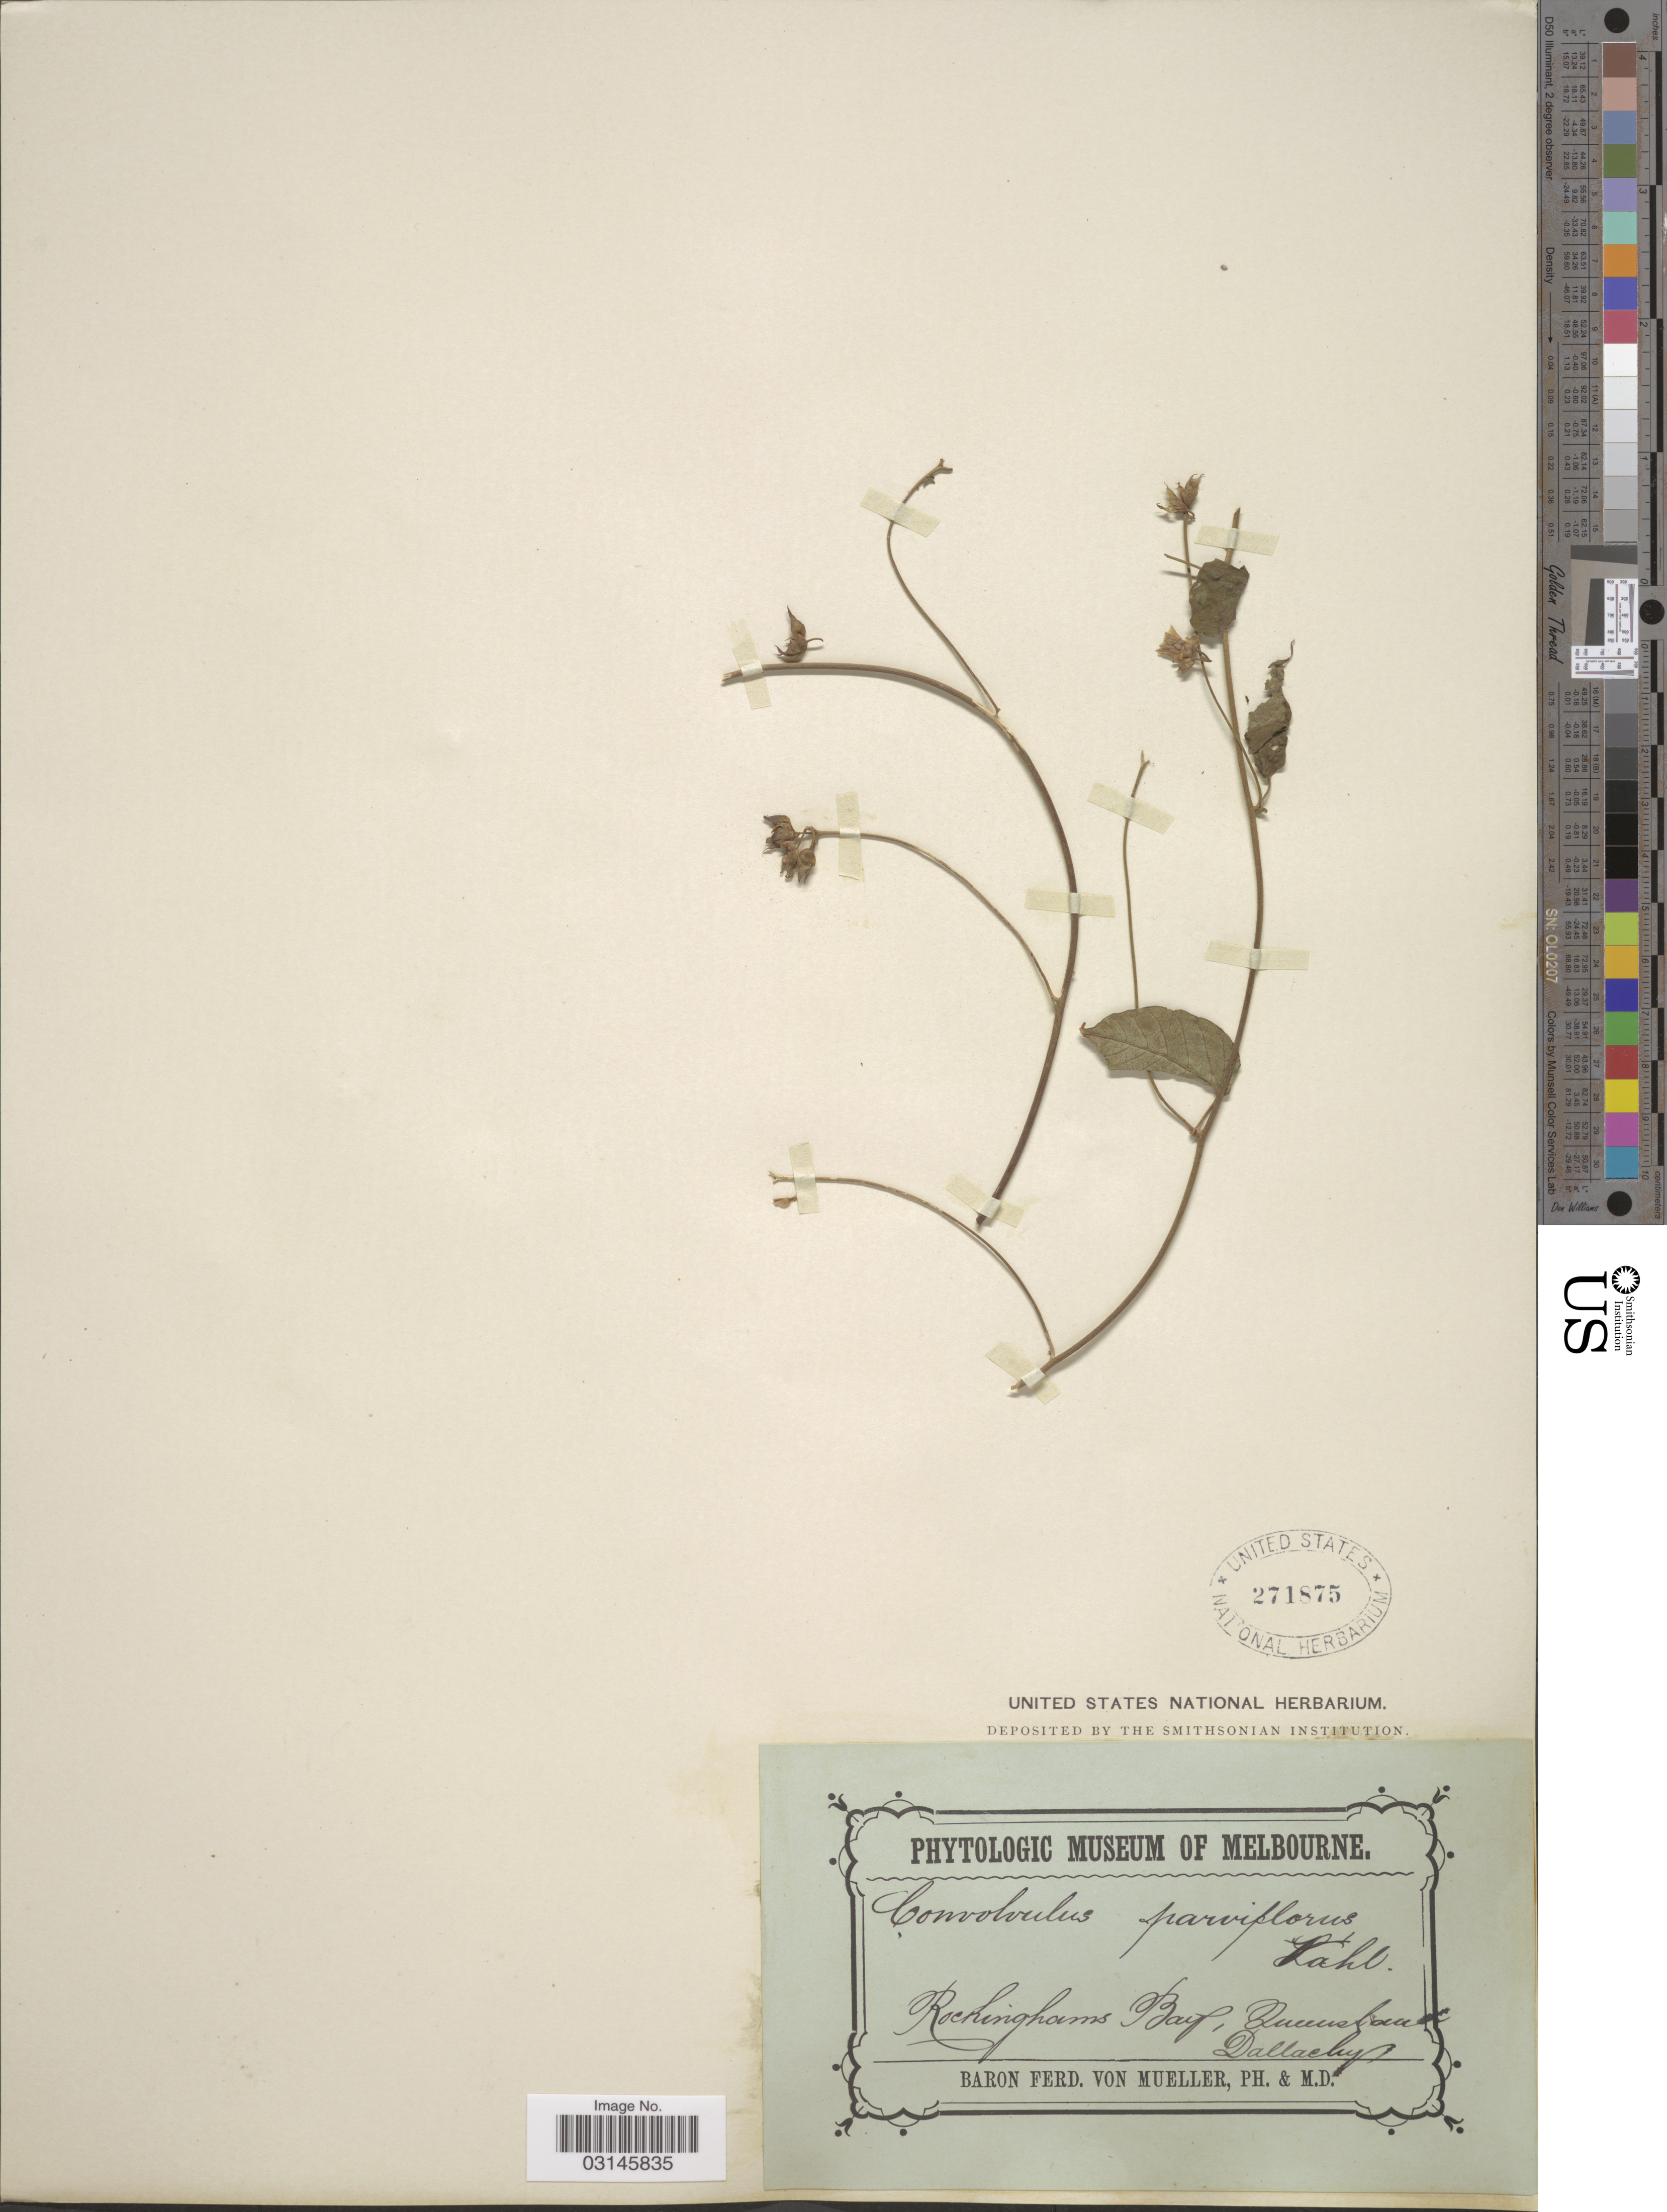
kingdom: Plantae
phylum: Tracheophyta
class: Magnoliopsida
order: Solanales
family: Convolvulaceae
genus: Convolvulus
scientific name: Convolvulus parviflorus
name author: Vahl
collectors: Dallachy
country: Australia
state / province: Queensland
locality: Rockinghams Bay.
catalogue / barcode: US 271875